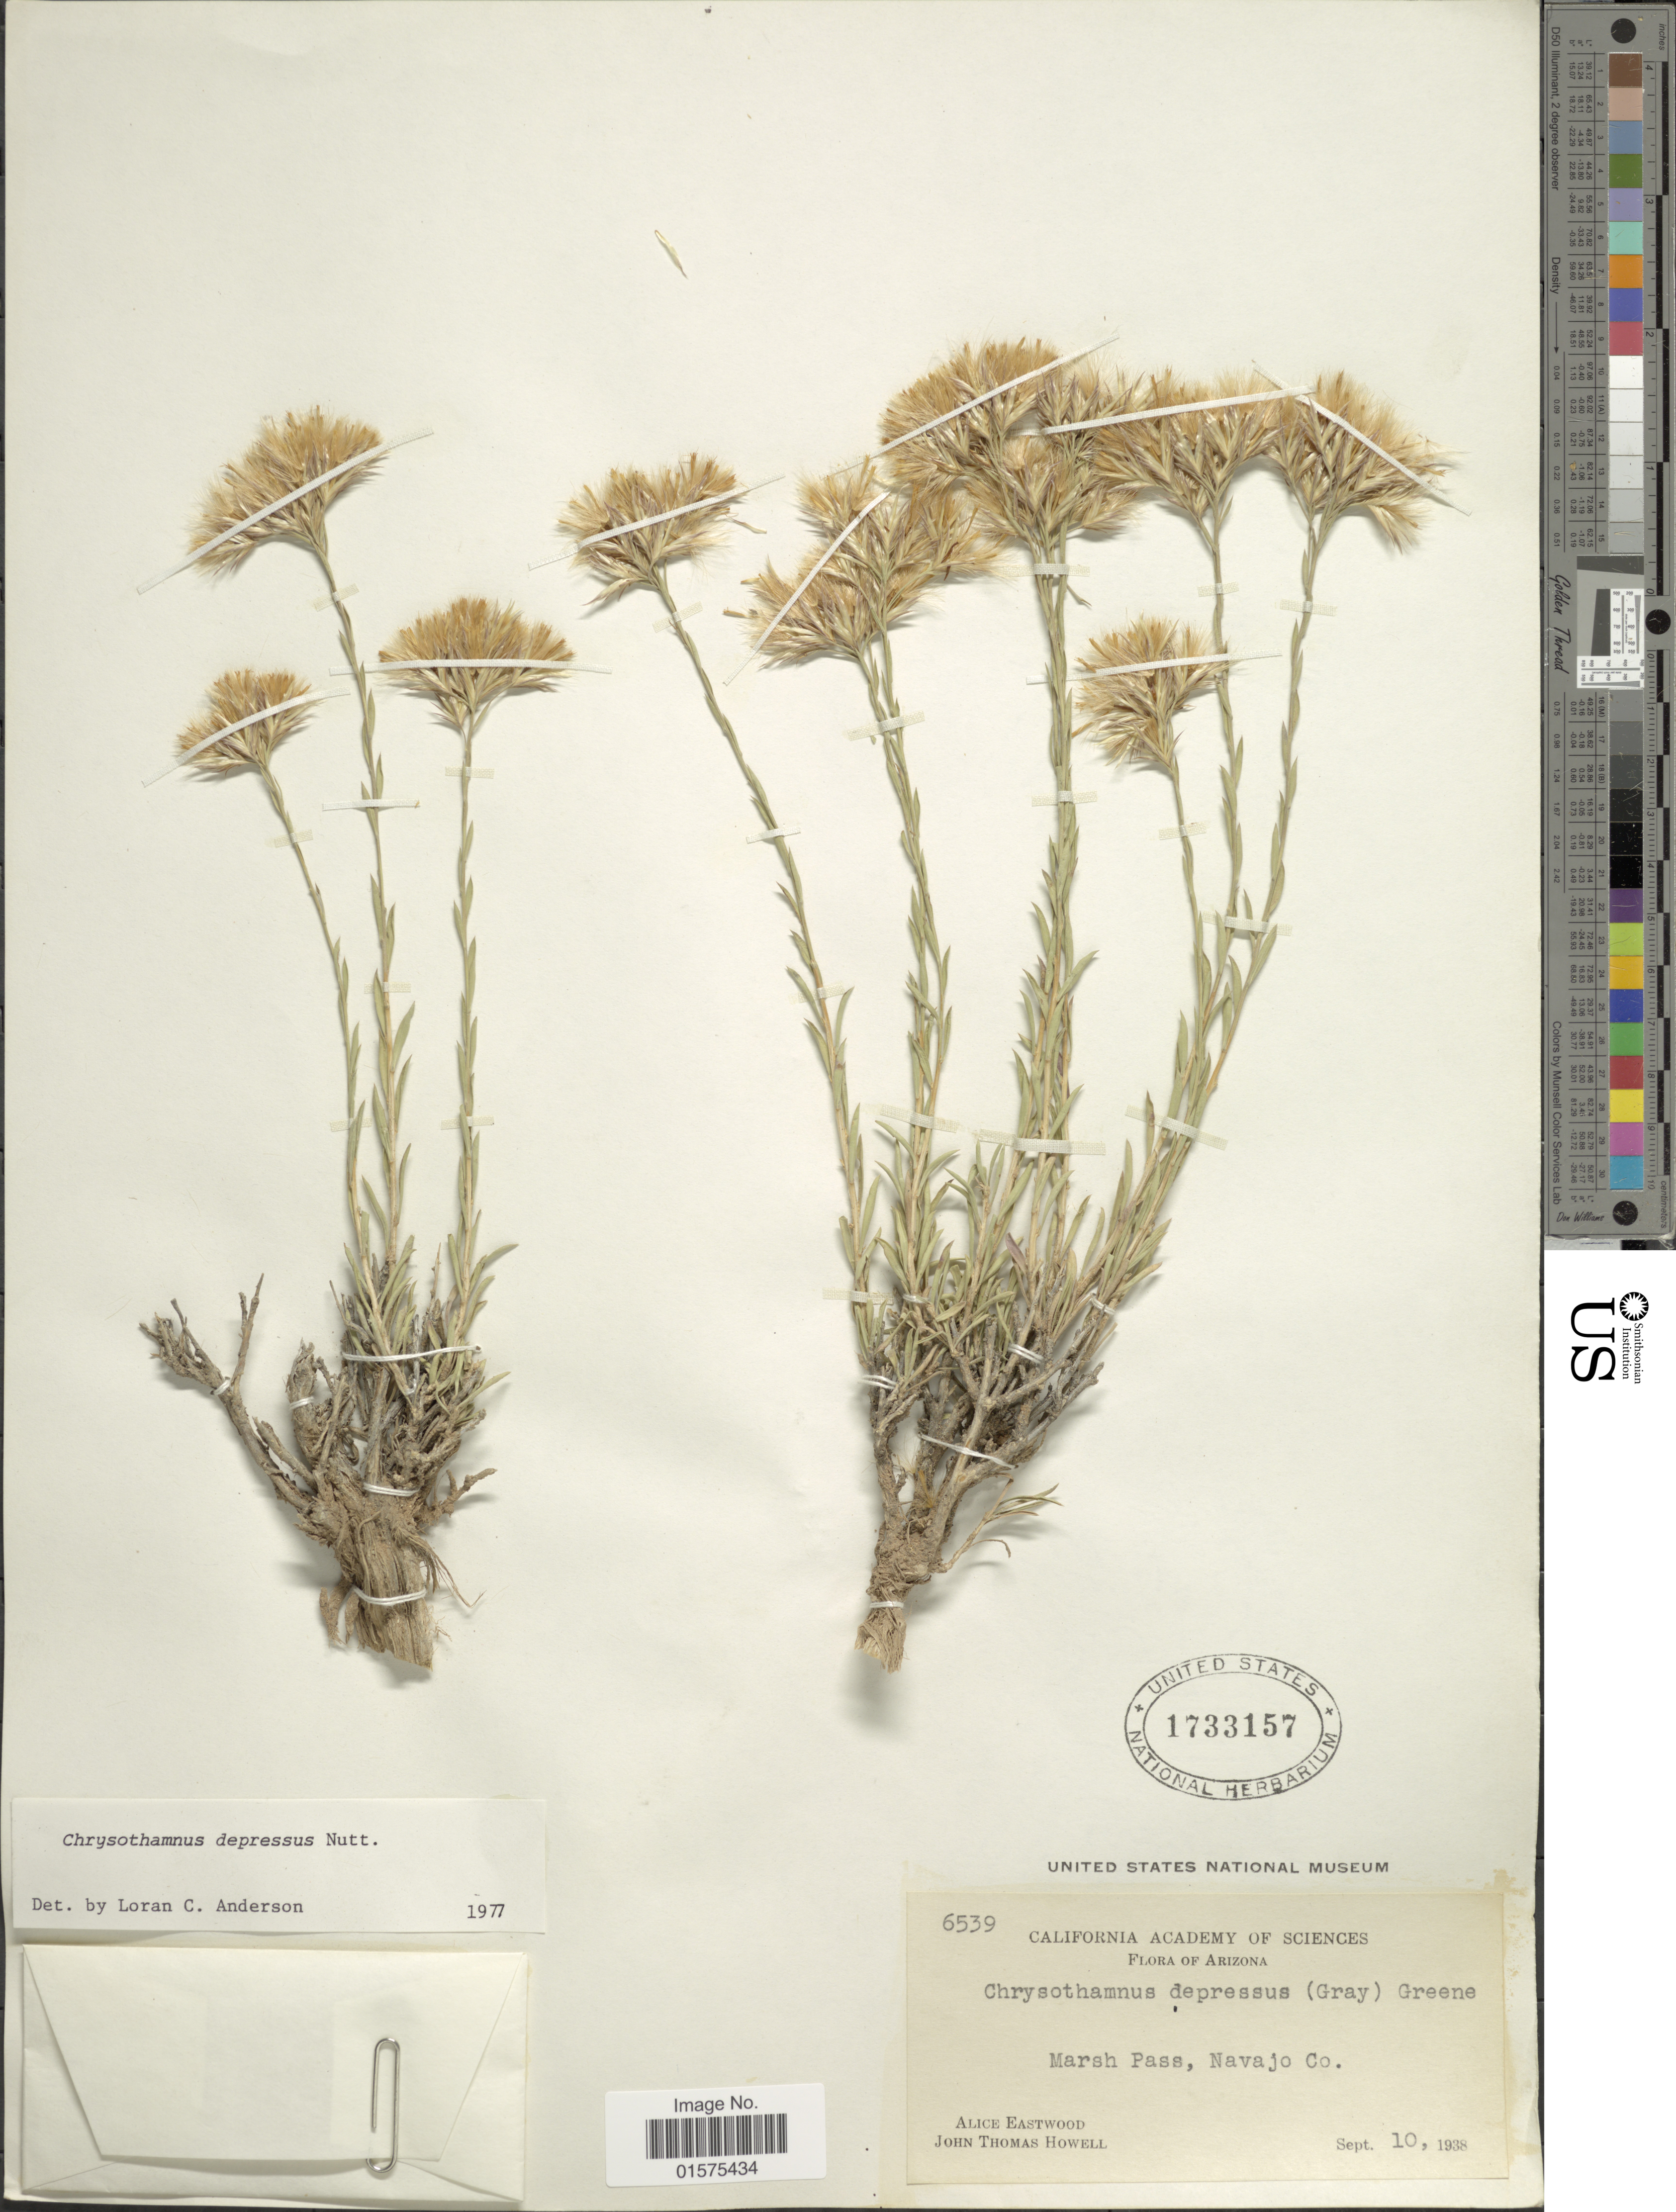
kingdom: Plantae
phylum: Tracheophyta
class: Magnoliopsida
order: Asterales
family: Asteraceae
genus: Chrysothamnus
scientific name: Chrysothamnus depressus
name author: Nutt.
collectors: A. Eastwood & J. T. Howell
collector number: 6539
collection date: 1938-09-10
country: United States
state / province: Arizona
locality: Marsh Pass, Navajo Co.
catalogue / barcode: US 1733157